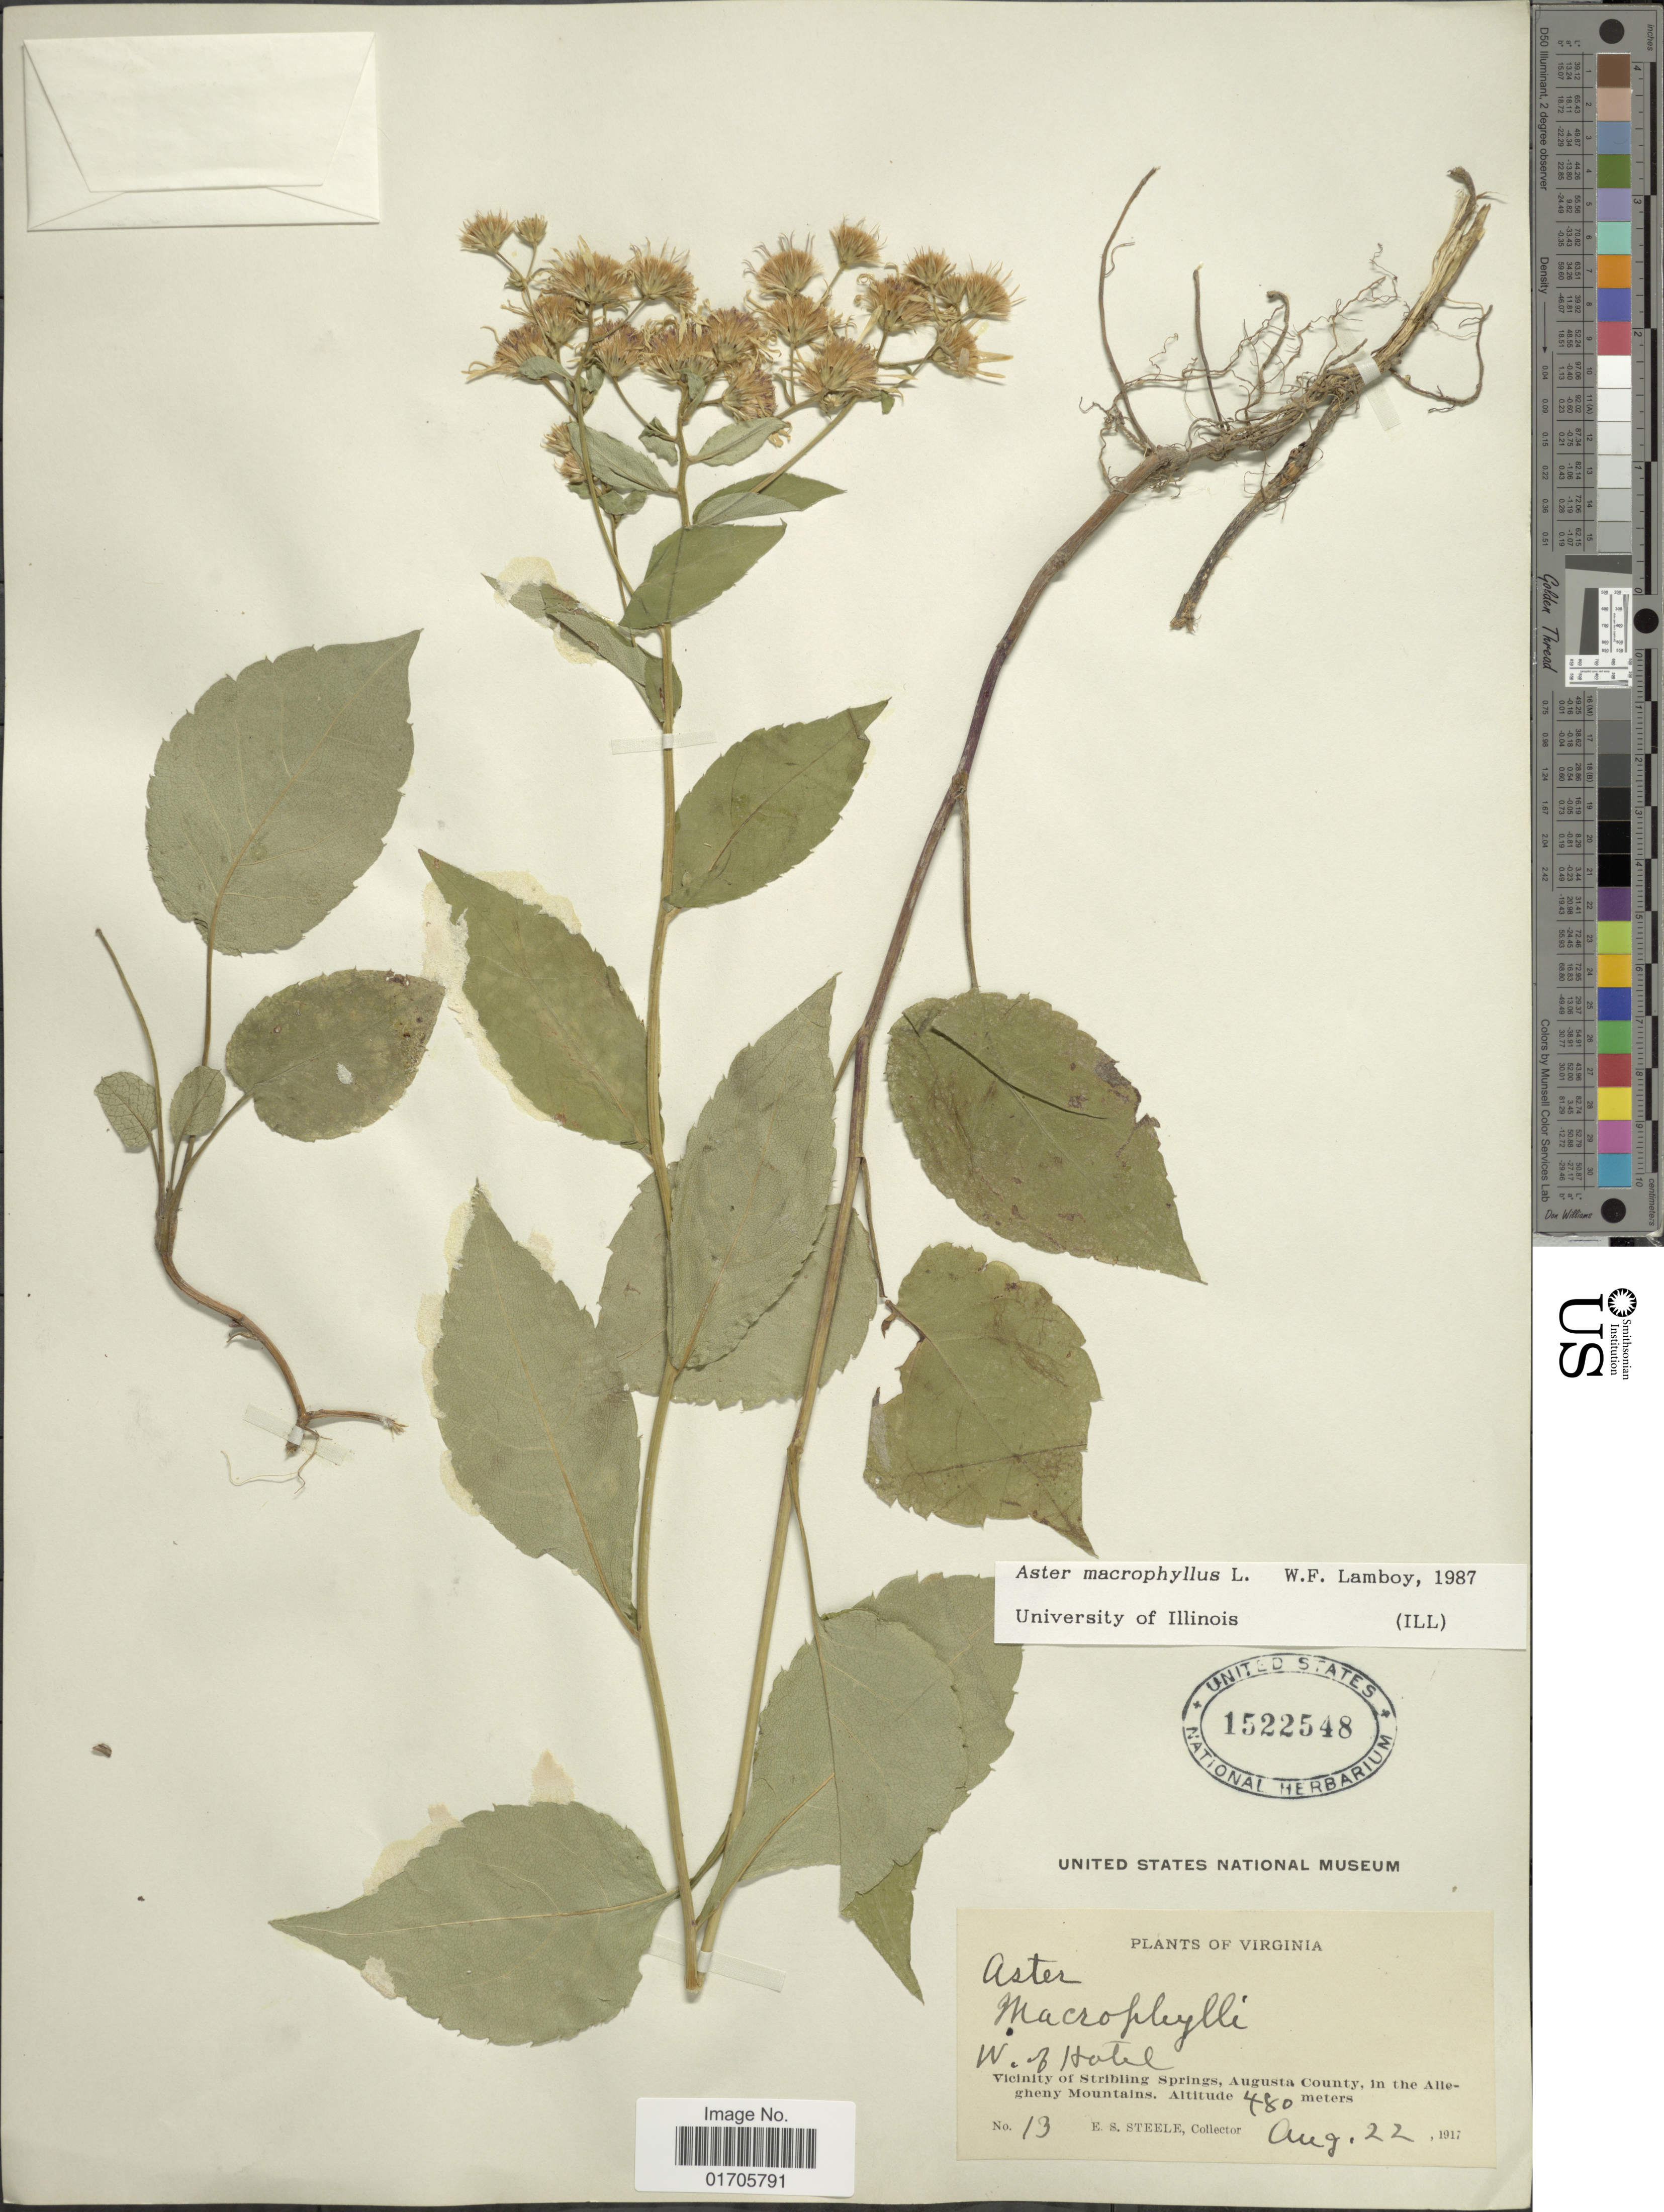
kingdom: Plantae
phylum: Tracheophyta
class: Magnoliopsida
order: Asterales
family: Asteraceae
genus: Eurybia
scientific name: Eurybia macrophylla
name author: (L.) Cass.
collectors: E. Steele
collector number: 13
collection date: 1917-08-22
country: United States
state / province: Virginia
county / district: Augusta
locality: Virginia. W. of Hotel. Vicinity of Stribling Springs, Augusta County, in the Allegheny Mountains.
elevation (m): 480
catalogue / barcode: US 1522548